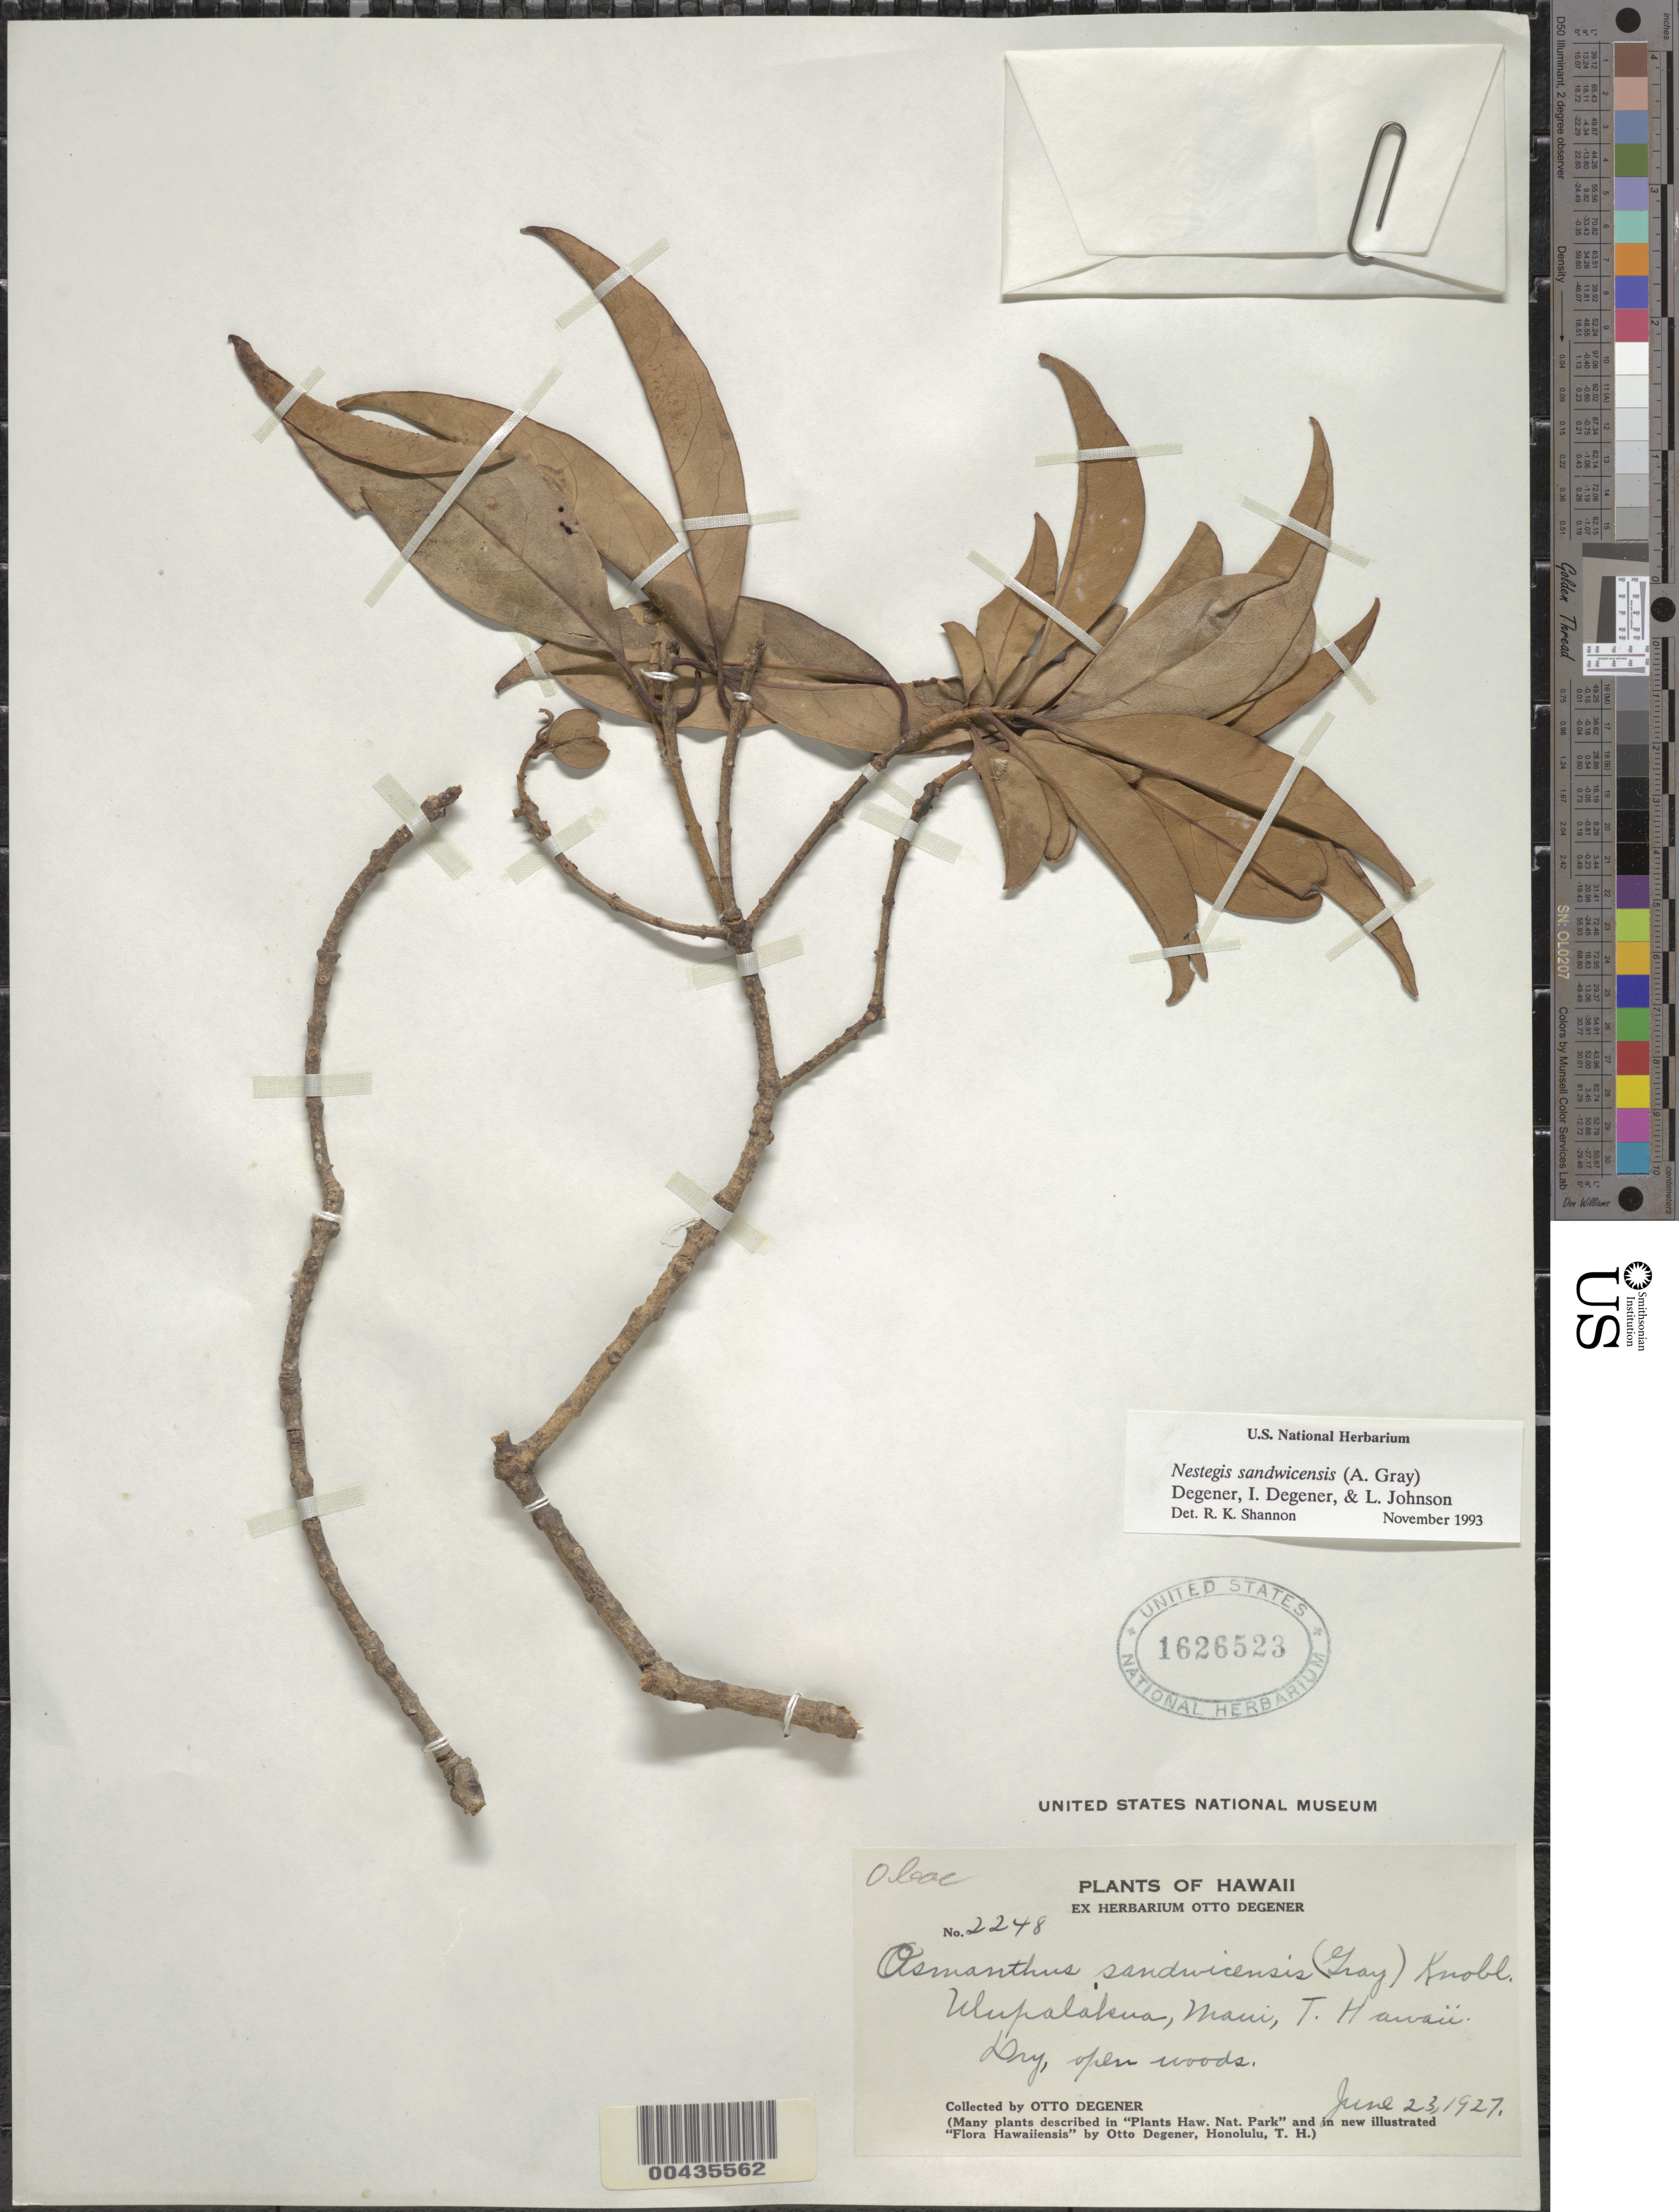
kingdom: Plantae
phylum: Tracheophyta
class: Magnoliopsida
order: Lamiales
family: Oleaceae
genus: Notelaea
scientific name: Notelaea sandwicensis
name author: (A. Gray) Hong-Wa & Besnard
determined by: Wagner, W. L., (BOT), Smithsonian Institution - National Museum of Natural History (UNITED STATES)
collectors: O. Degener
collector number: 2248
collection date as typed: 23 Jun 1927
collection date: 1927-06-23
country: United States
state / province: Hawaii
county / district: Maui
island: Maui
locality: Ulupalakua, Maui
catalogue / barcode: US 1626523